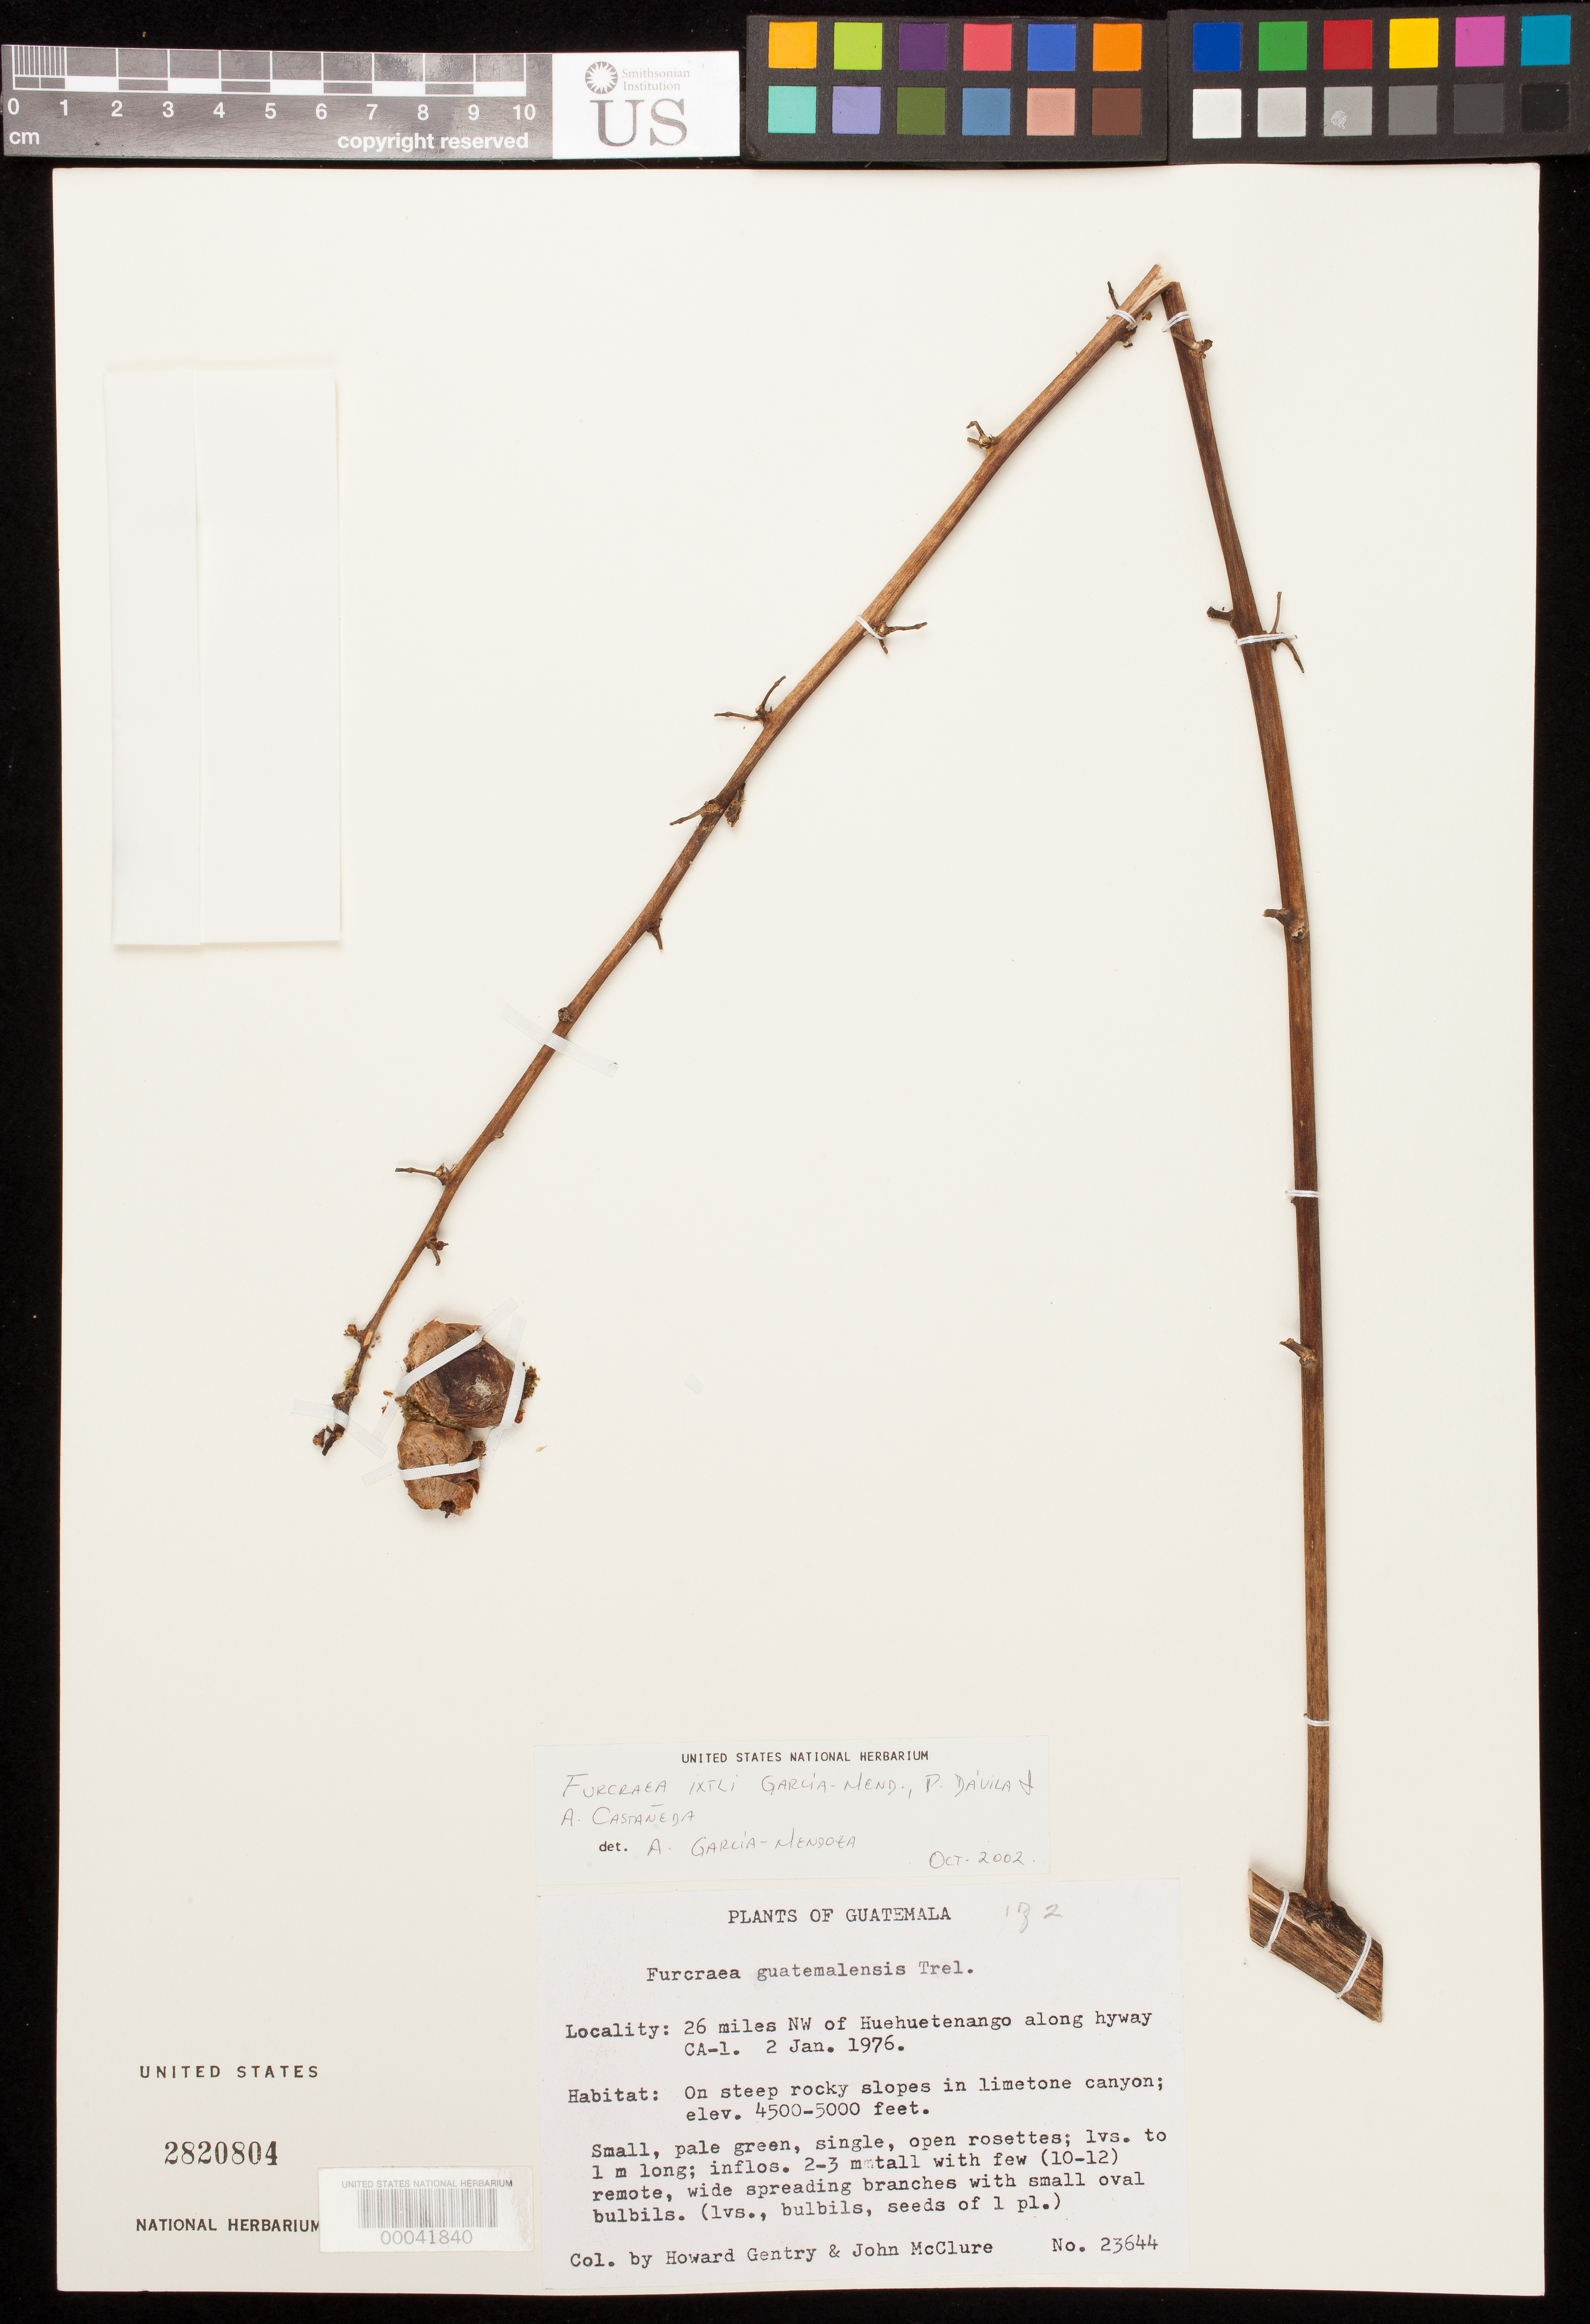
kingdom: Plantae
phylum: Tracheophyta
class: Liliopsida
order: Asparagales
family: Asparagaceae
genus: Furcraea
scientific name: Furcraea ixtli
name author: García-Mend.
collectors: G. Gentry & J. McClure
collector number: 23644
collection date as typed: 02 Jan 1976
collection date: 1976-01-02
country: Guatemala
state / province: Huehuetenango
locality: Huehuetenango, 26 mi NW, along highway CA-1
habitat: Canyon, on steep rocky slopes in limestone.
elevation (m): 1372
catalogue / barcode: US 2820804